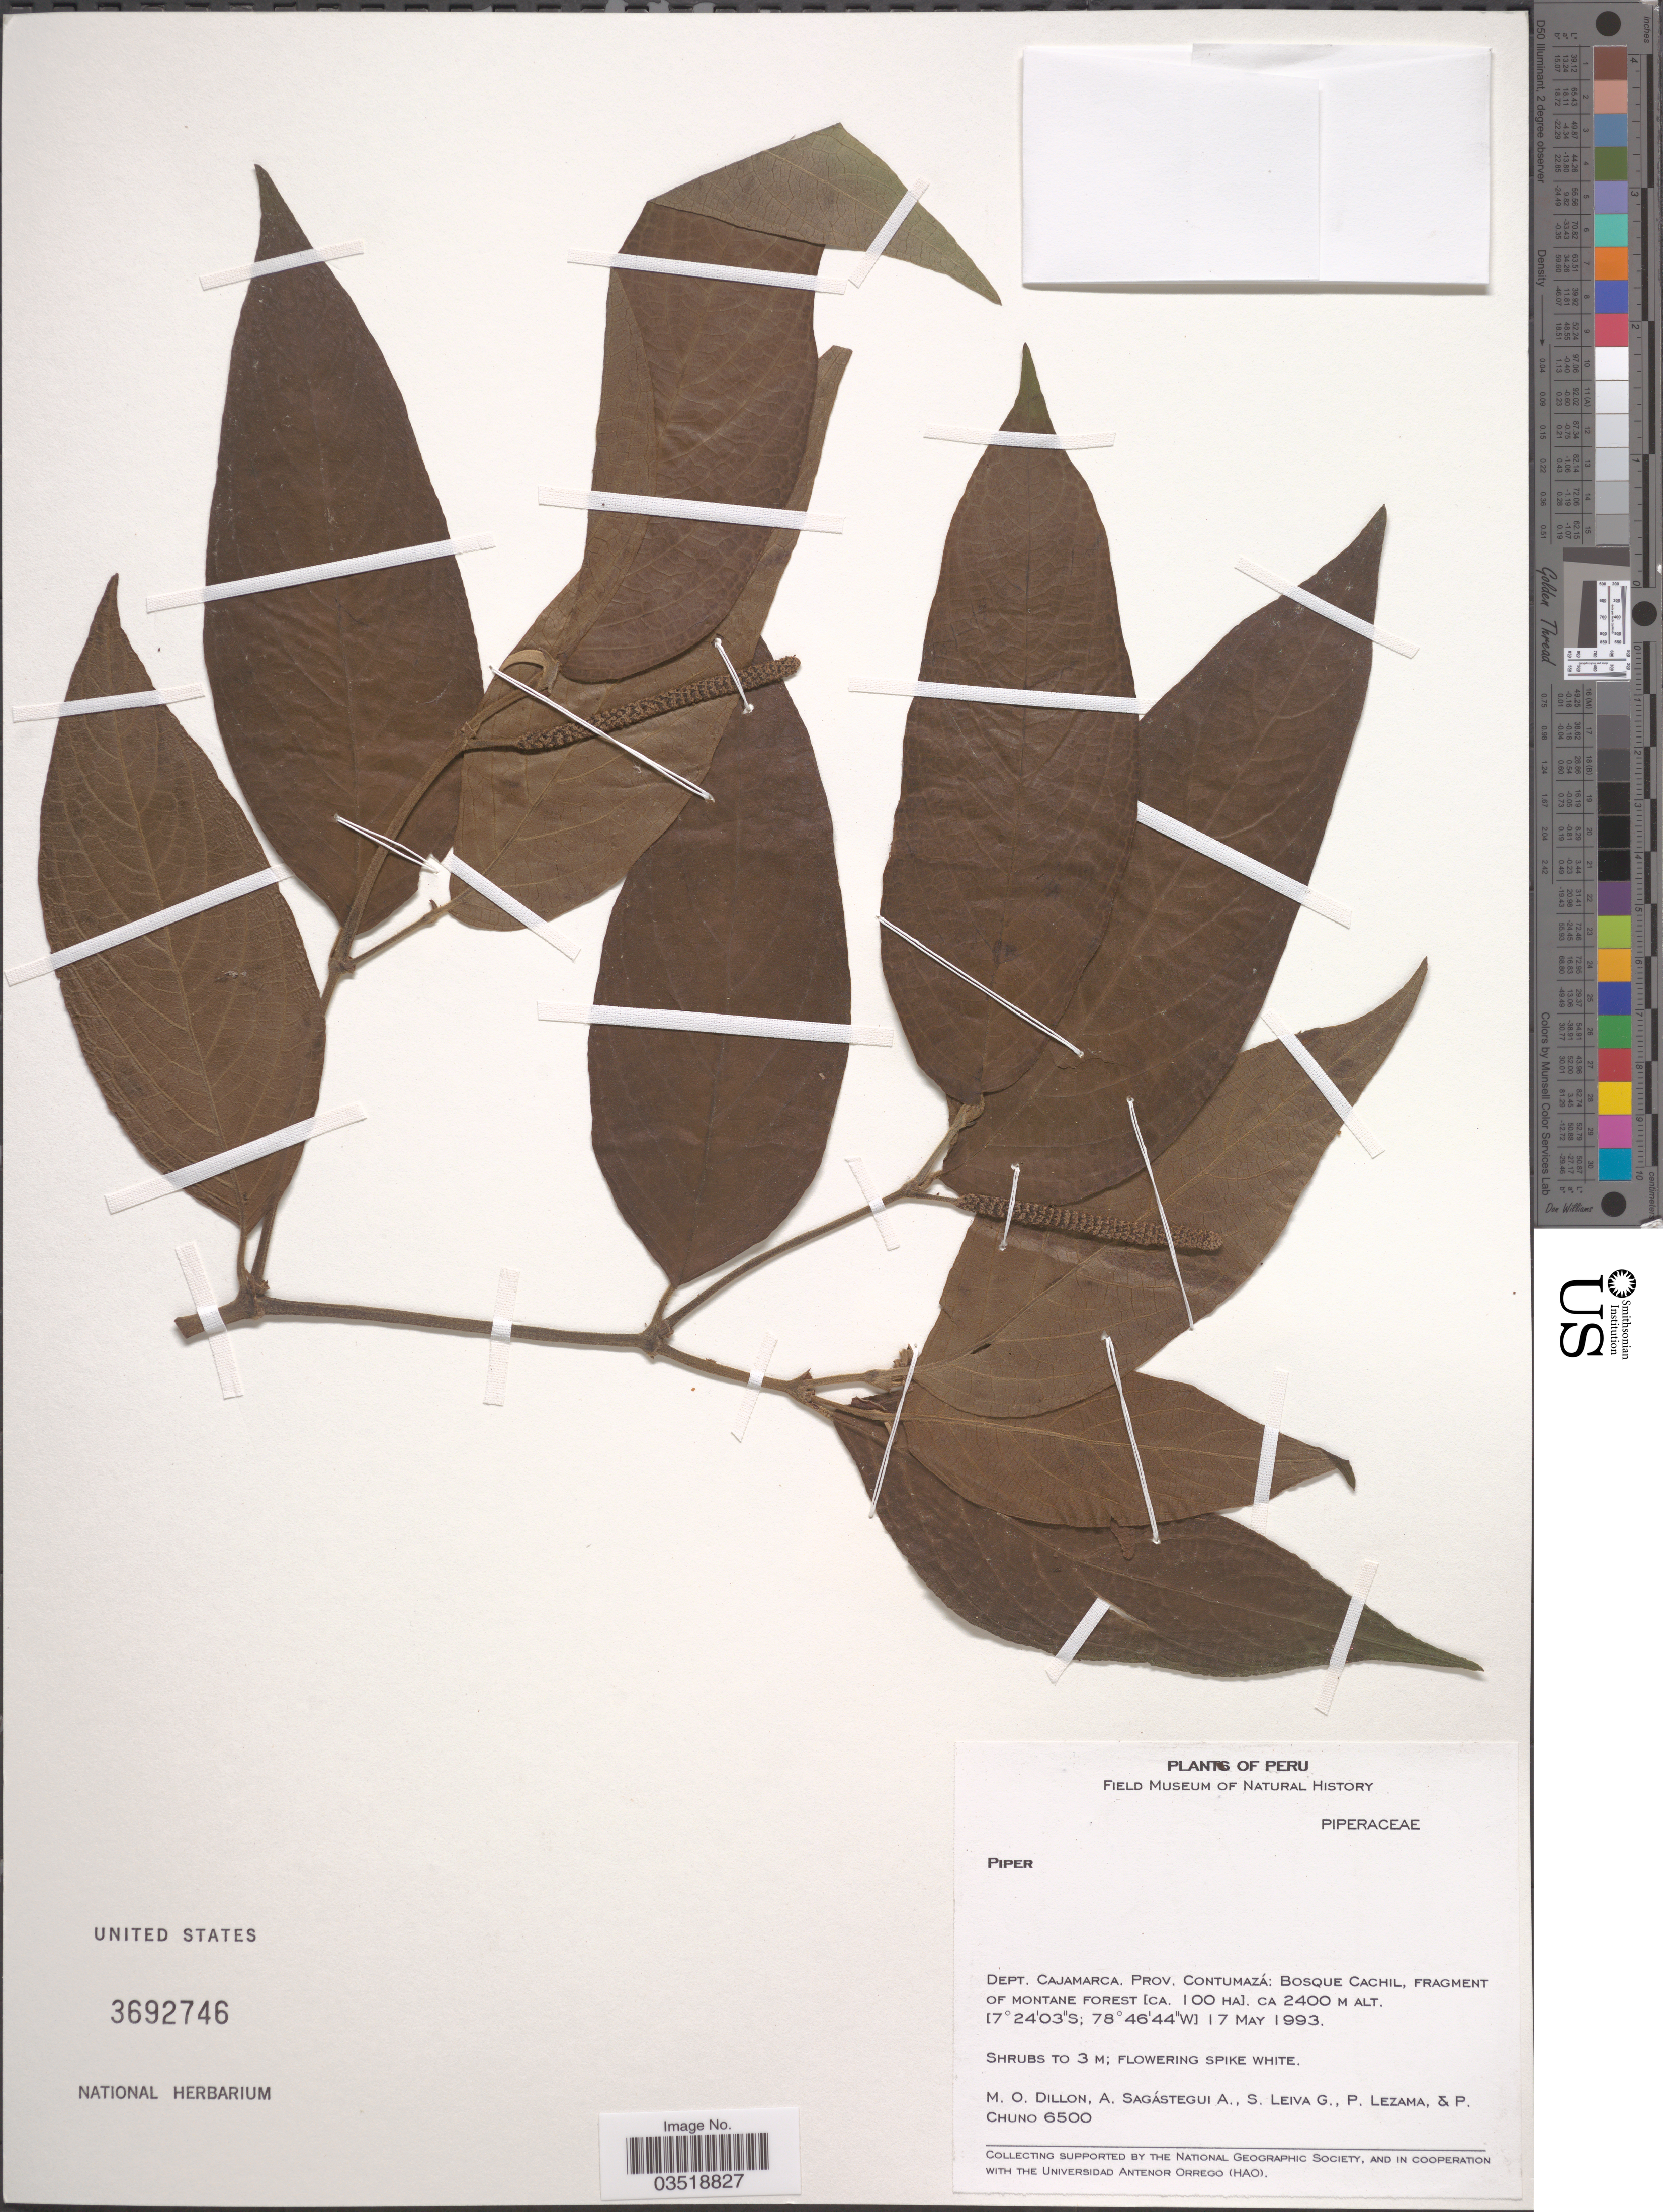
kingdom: Plantae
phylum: Tracheophyta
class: Magnoliopsida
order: Piperales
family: Piperaceae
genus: Piper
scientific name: Piper sp.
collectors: M. O. Dillon, A. Sagástegui A., S. Leiva, P. Lezama & P. Chuno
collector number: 6500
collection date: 1993-05-17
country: Peru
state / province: Cajamarca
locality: Dept. Cajamarca. Prov. Contumazá: Bosque Cachil, fragment of montane forest.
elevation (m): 2400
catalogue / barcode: US 3692746